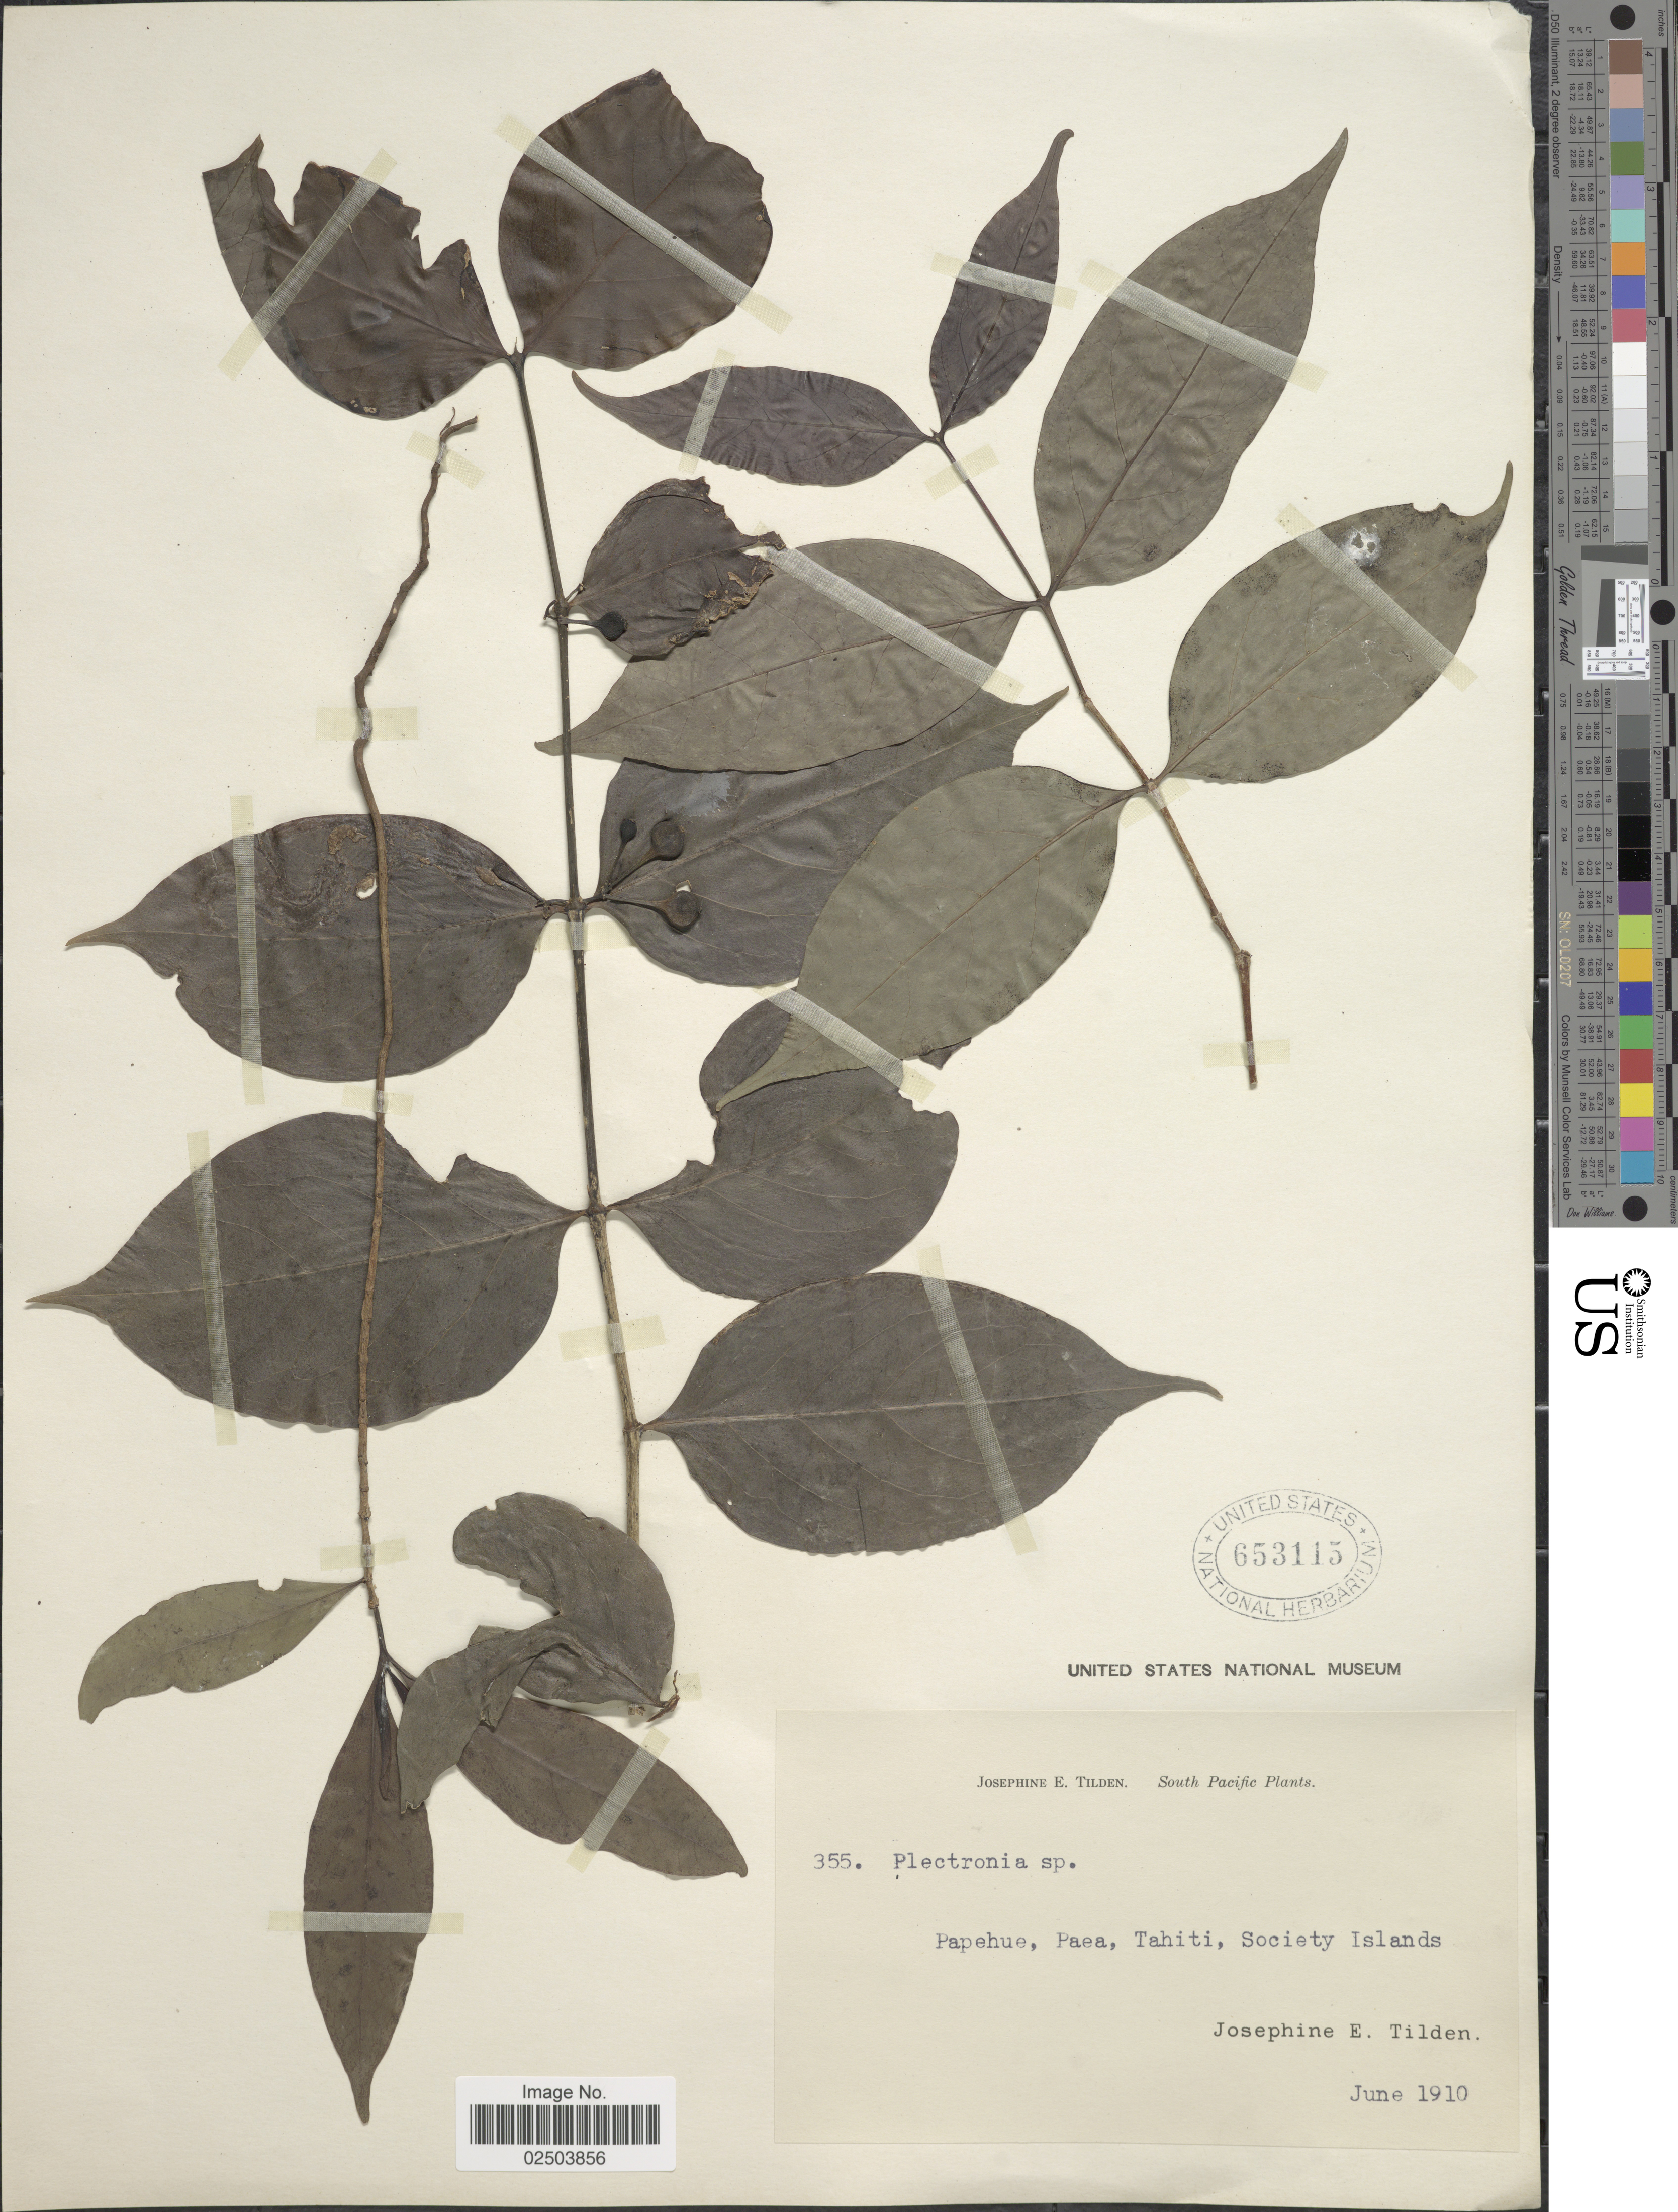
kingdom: Plantae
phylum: Tracheophyta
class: Magnoliopsida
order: Gentianales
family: Rubiaceae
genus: Cyclophyllum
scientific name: Cyclophyllum barbatum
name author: (G. Forst.) N. Hallé & J. Florence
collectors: J. E. Tilden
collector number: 355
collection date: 1910-06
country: French Polynesia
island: Tahiti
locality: Papehue, Paea, Tahiti, Society Islands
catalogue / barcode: US 653115